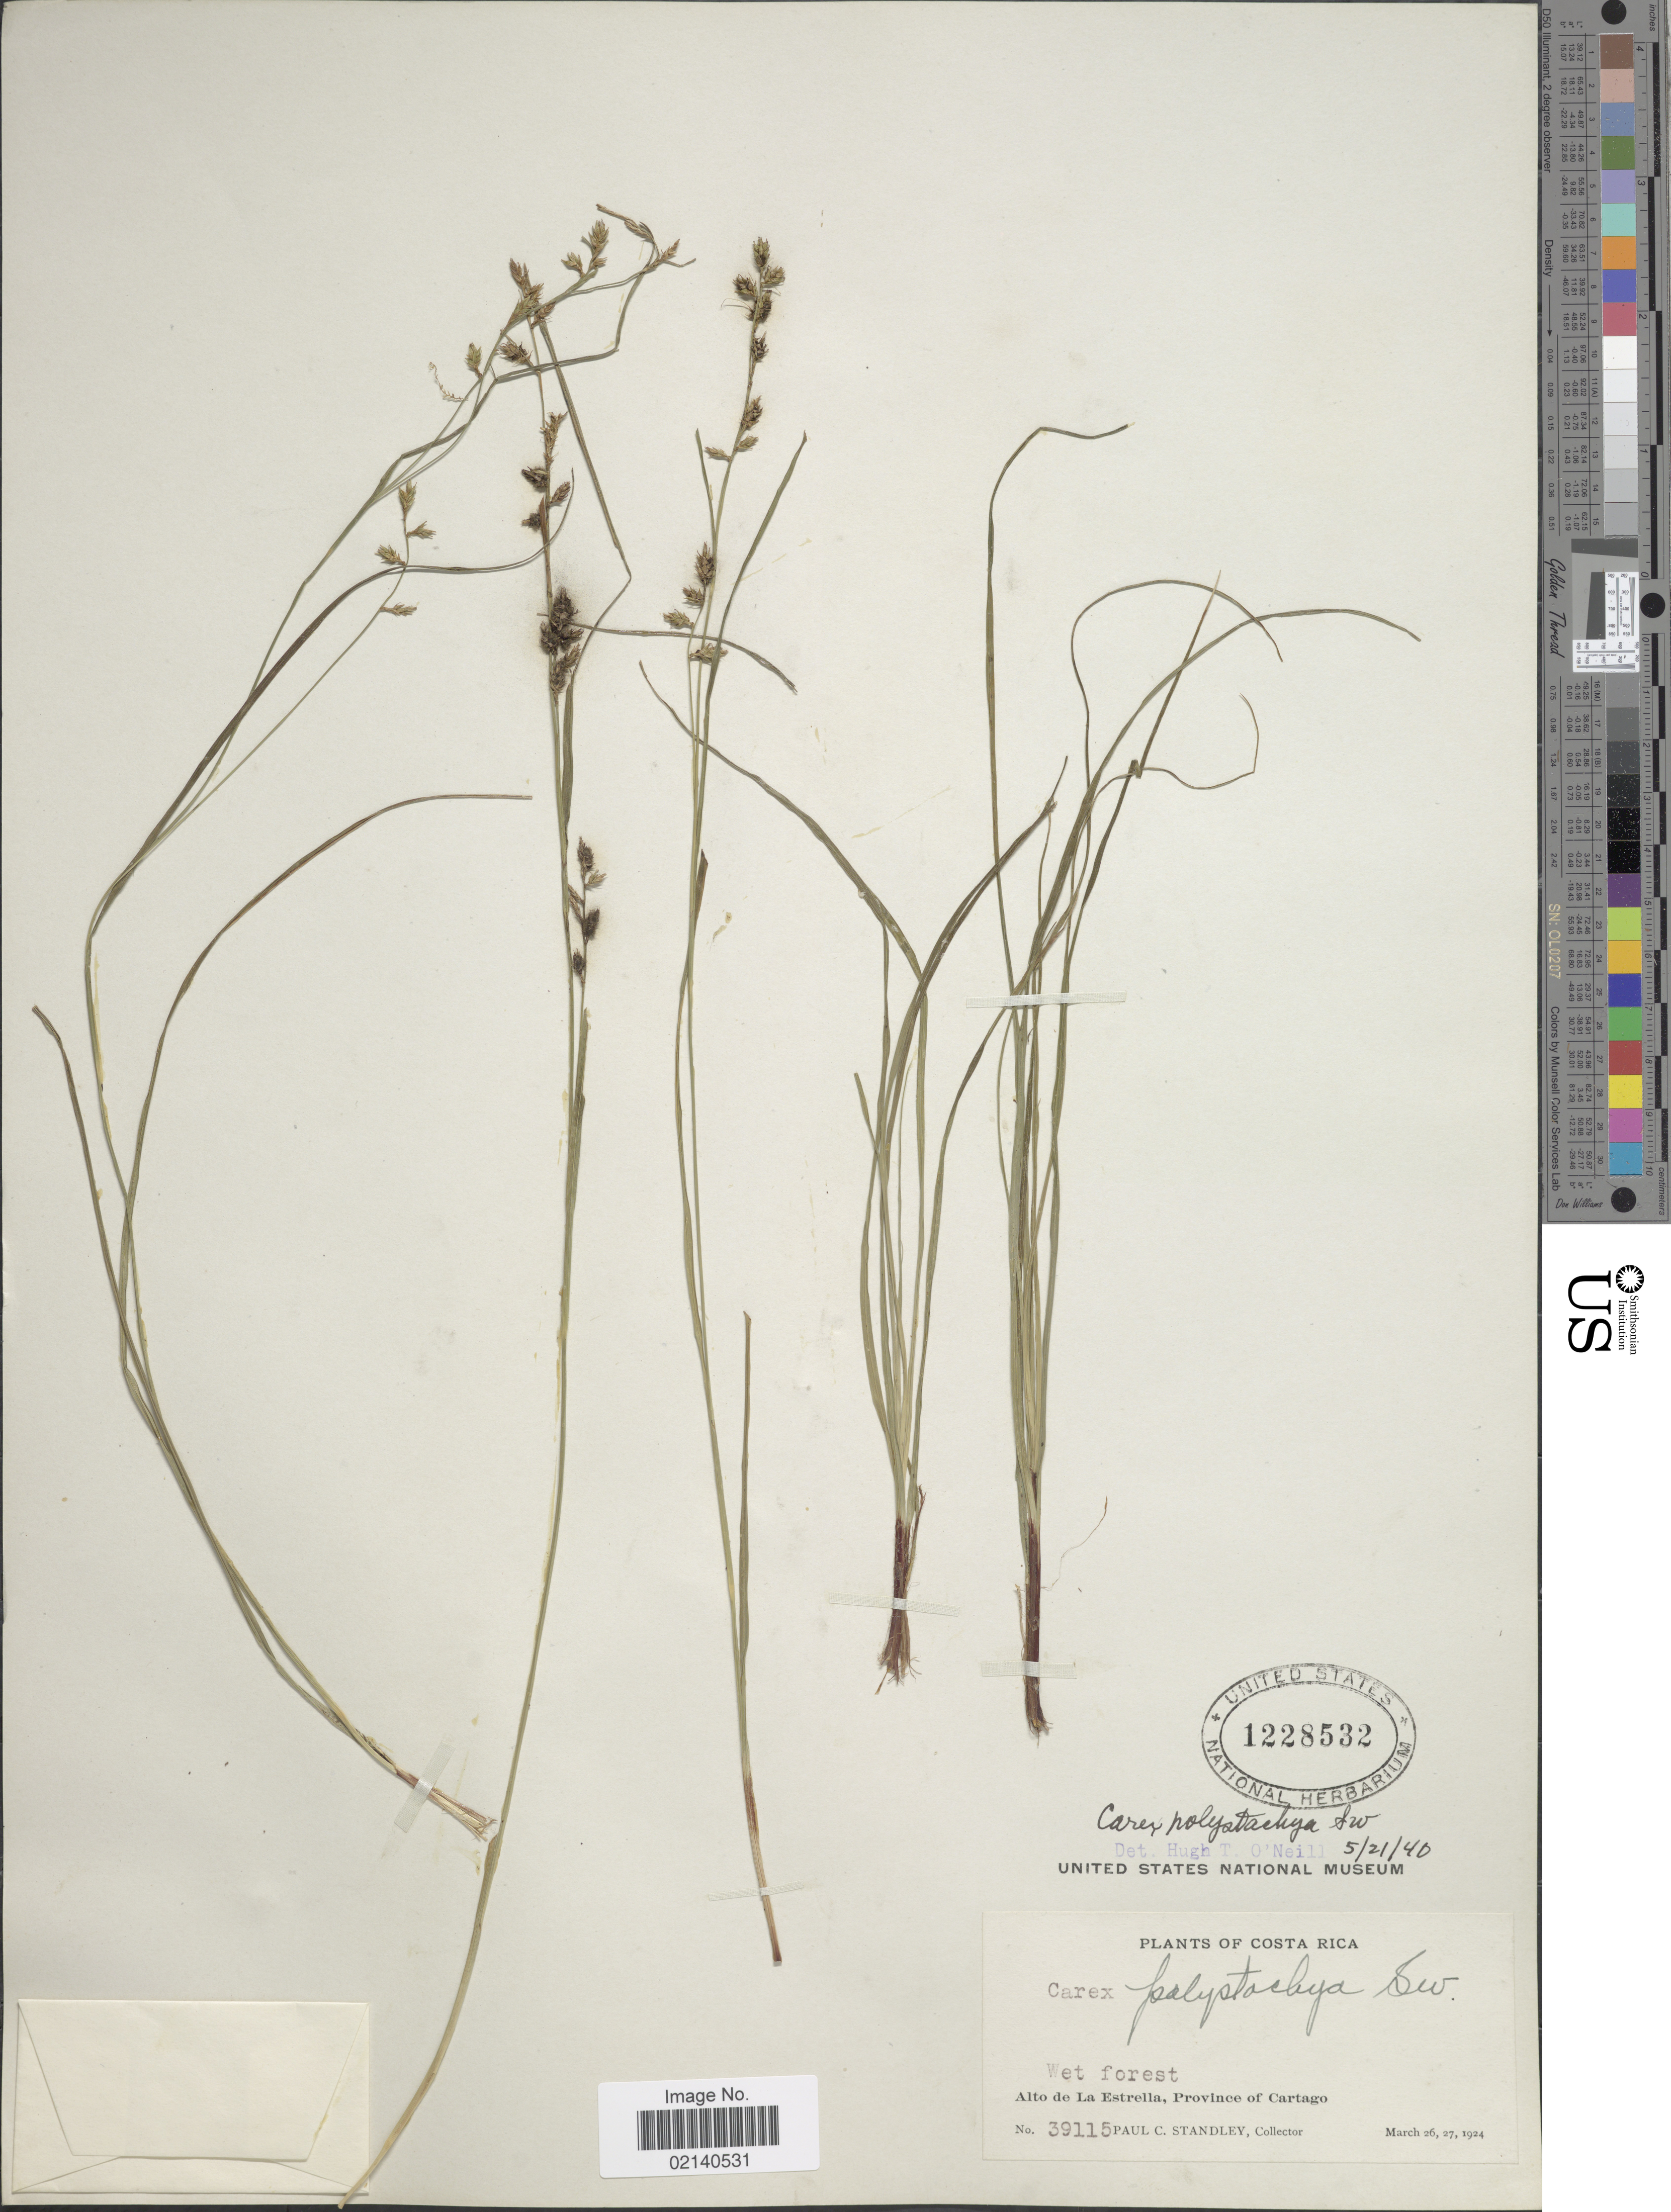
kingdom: Plantae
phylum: Tracheophyta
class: Liliopsida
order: Poales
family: Cyperaceae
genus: Carex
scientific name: Carex polystachya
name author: Sw. ex Wahlenb.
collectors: P. C. Standley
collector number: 39115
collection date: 1924-03-26/1924-03-27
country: Costa Rica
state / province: Cartago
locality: Wet forest, Alto de La Estrella.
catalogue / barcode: US 1228532